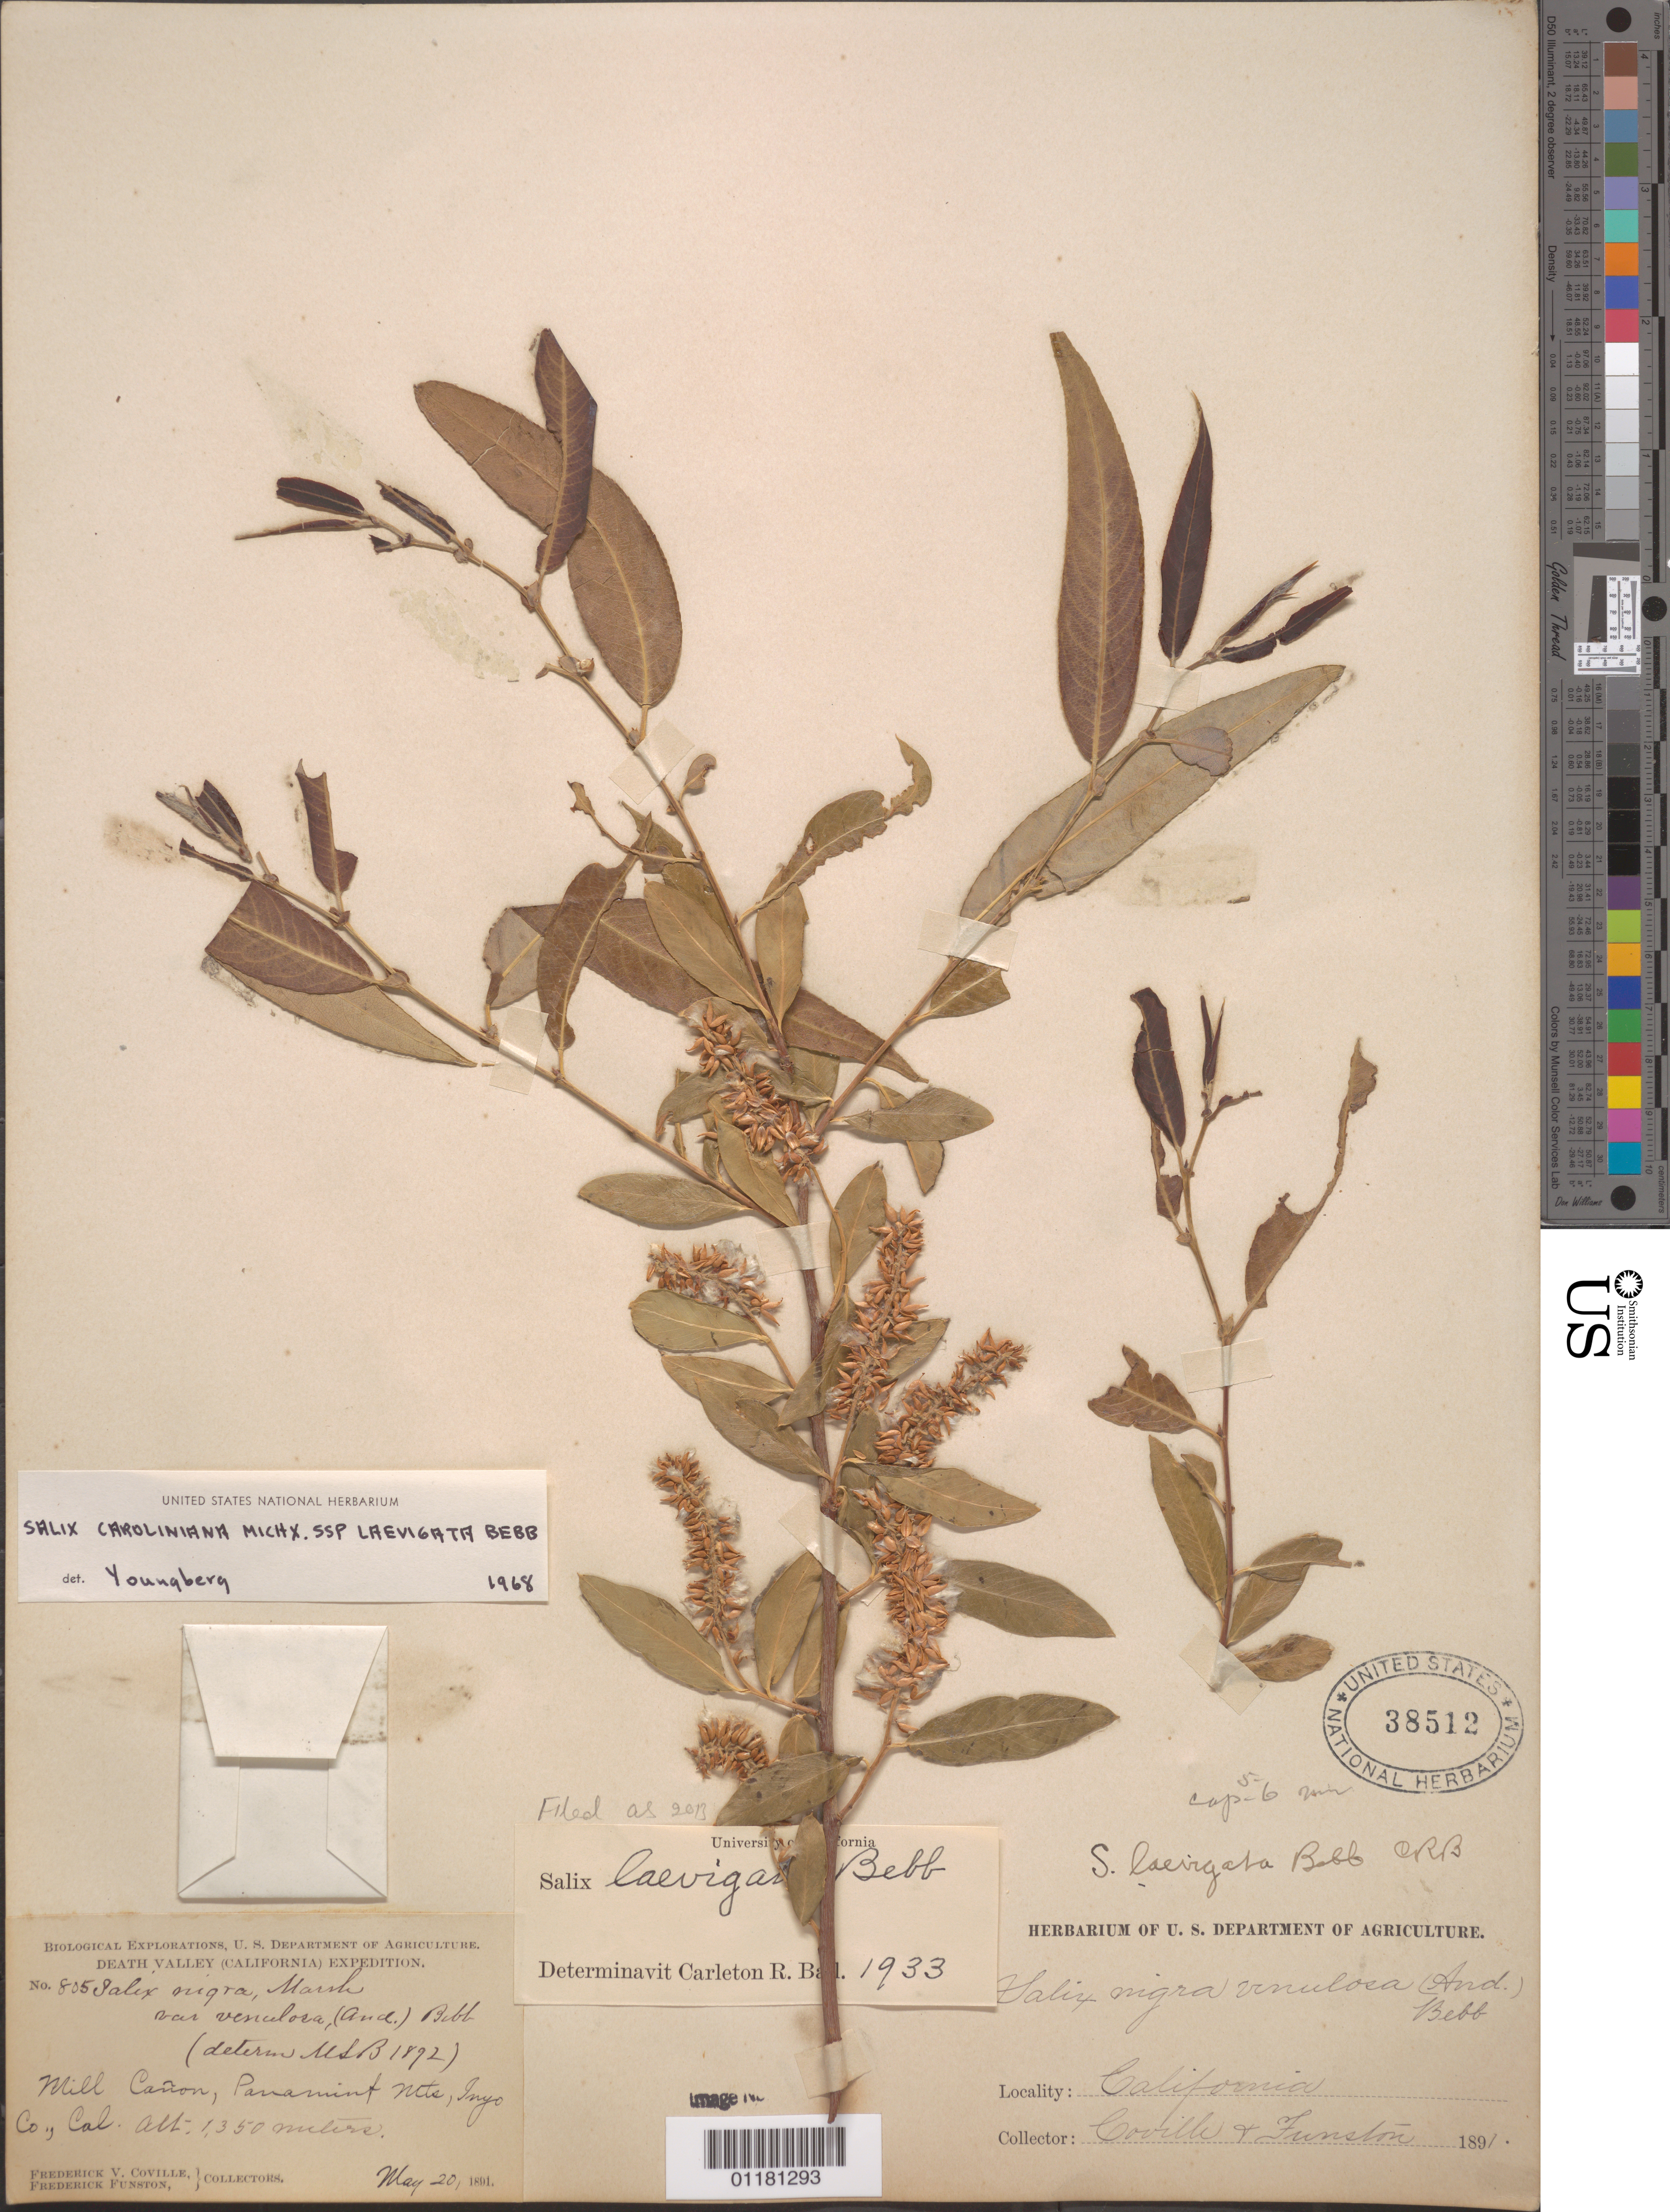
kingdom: Plantae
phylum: Tracheophyta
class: Magnoliopsida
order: Malpighiales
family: Salicaceae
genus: Salix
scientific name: Salix laevigata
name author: Bebb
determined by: Ball, C. R.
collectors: F. V. Coville & F. Funston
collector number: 805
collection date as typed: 20 May 1891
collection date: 1891-05-20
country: United States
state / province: California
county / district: Inyo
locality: Panamint Mts., Mills Canyon.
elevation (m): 1350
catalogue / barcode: US 38512